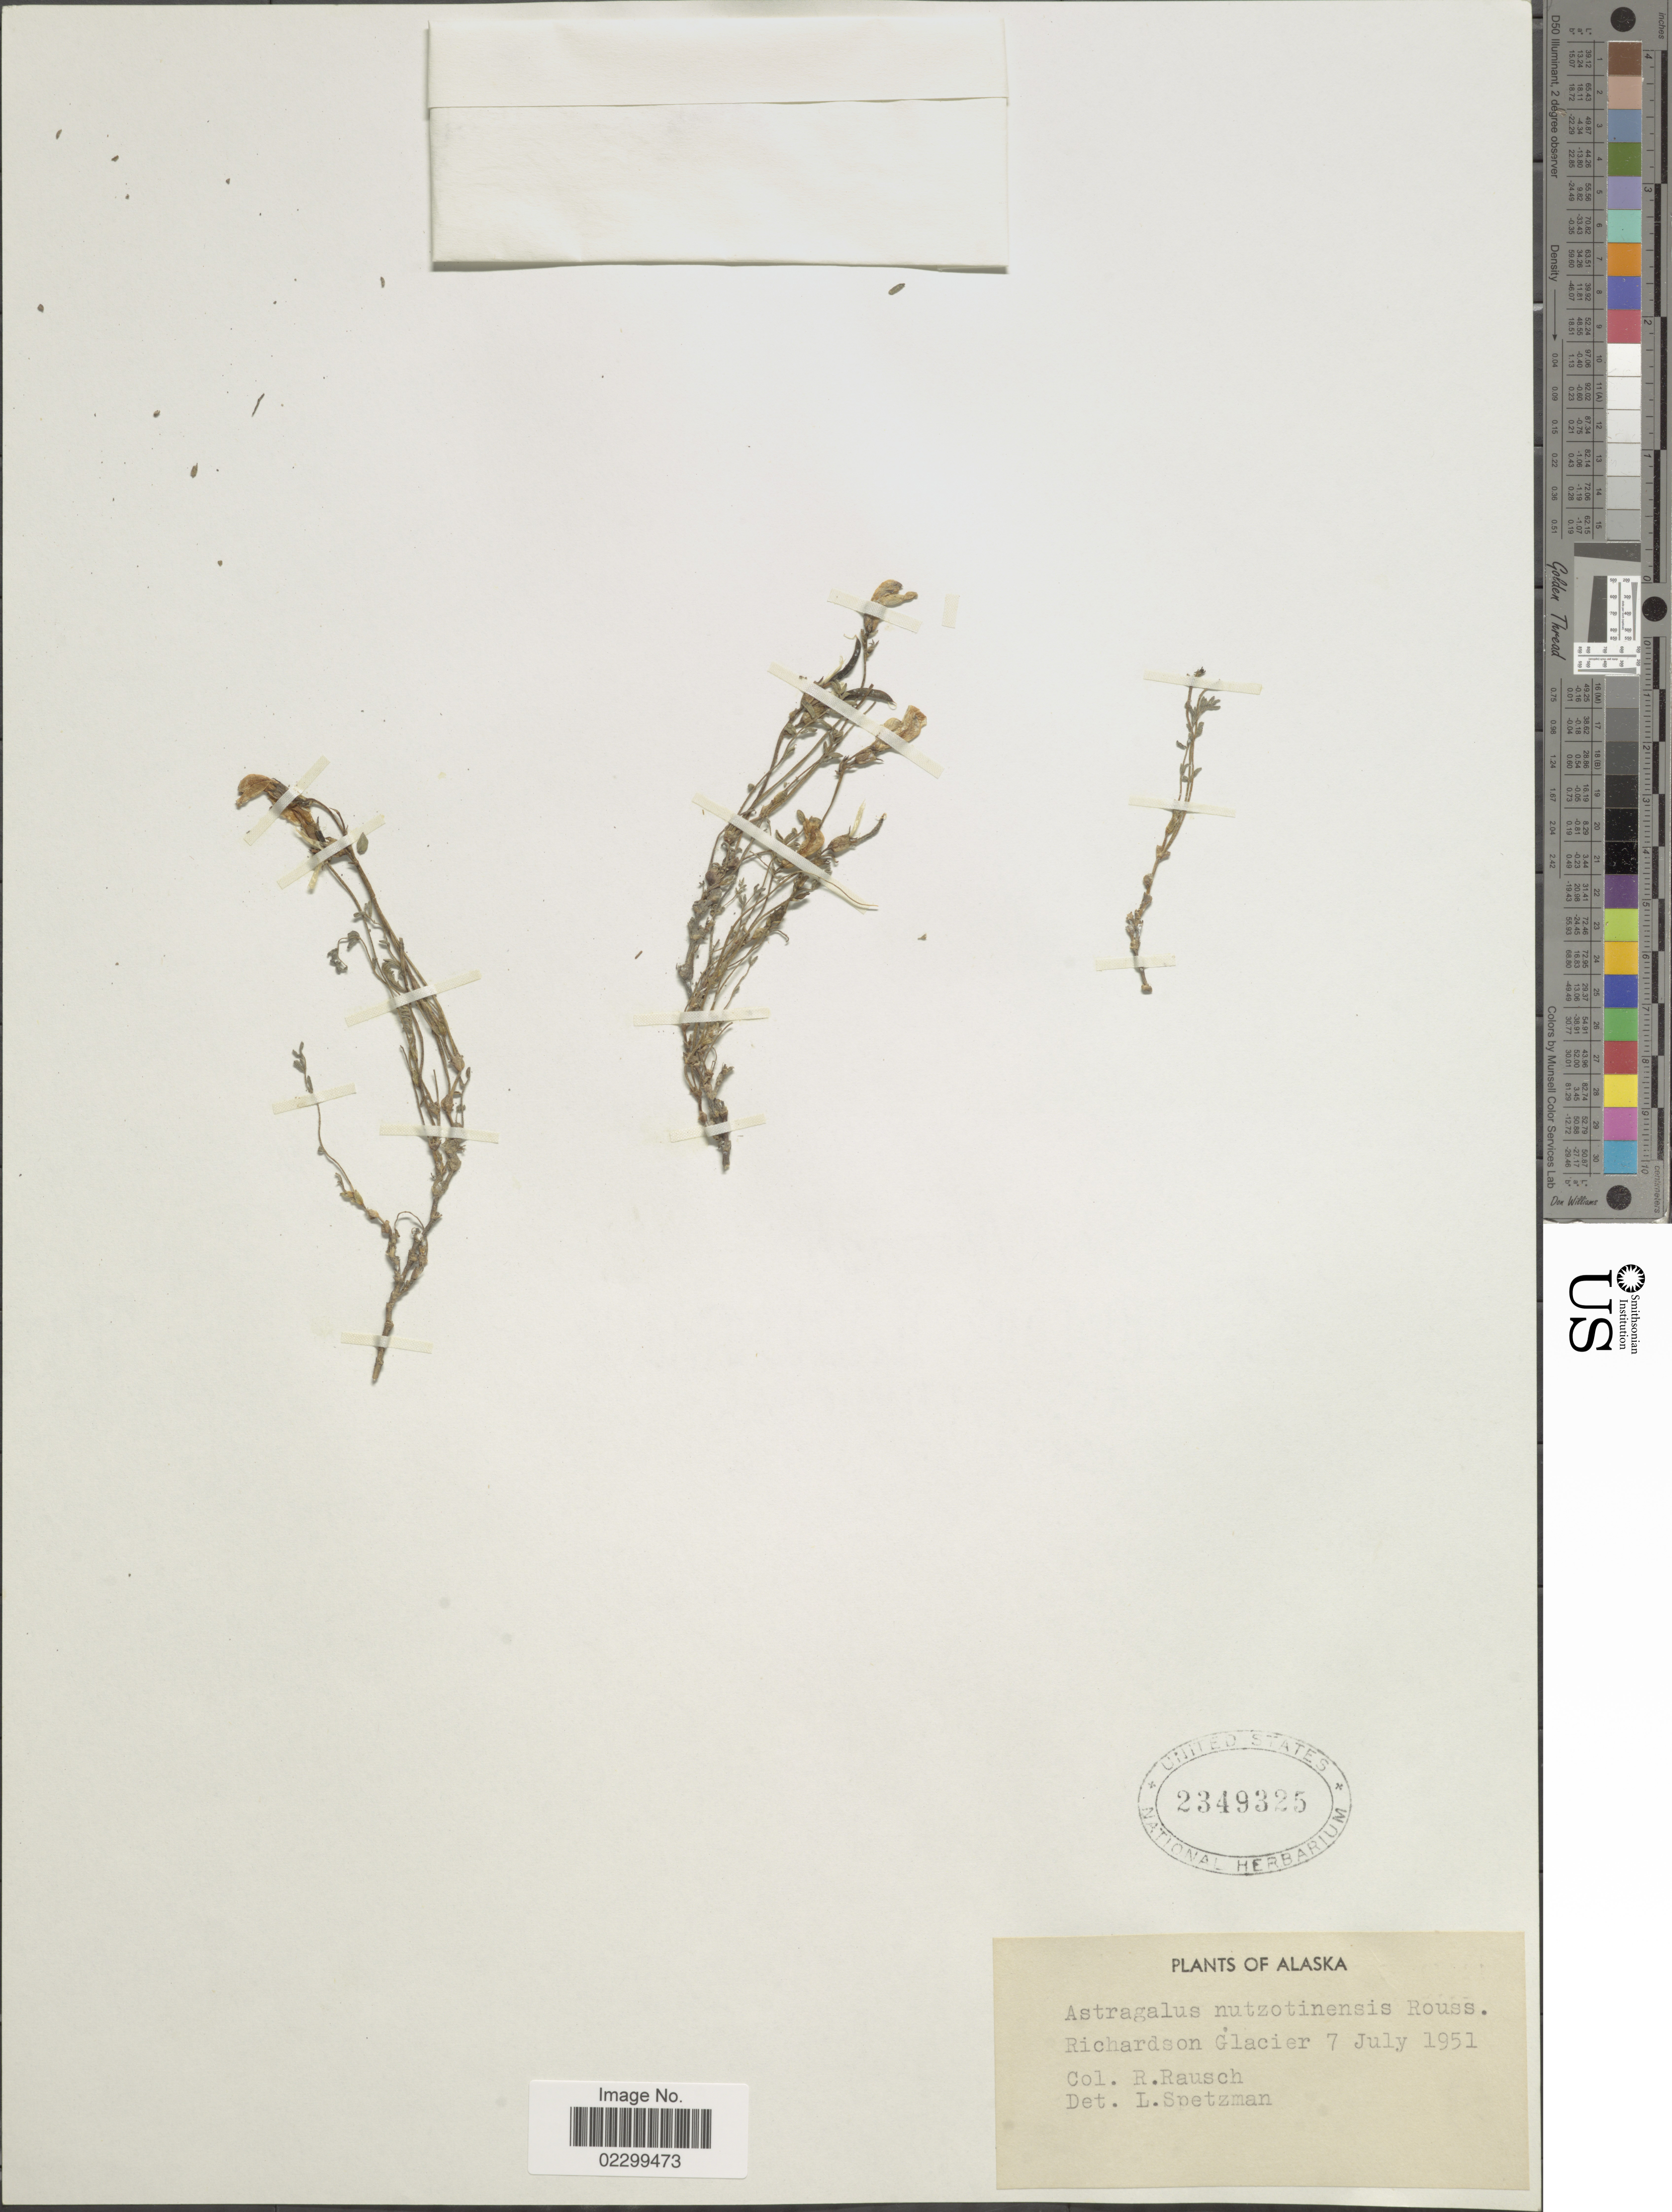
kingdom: Plantae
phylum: Tracheophyta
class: Magnoliopsida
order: Fabales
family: Fabaceae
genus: Astragalus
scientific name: Astragalus nutzotinensis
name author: J. Rousseau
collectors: R. Rausch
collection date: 1951-07-07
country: United States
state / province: Alaska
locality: Richardson Glacier.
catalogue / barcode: US 2349325